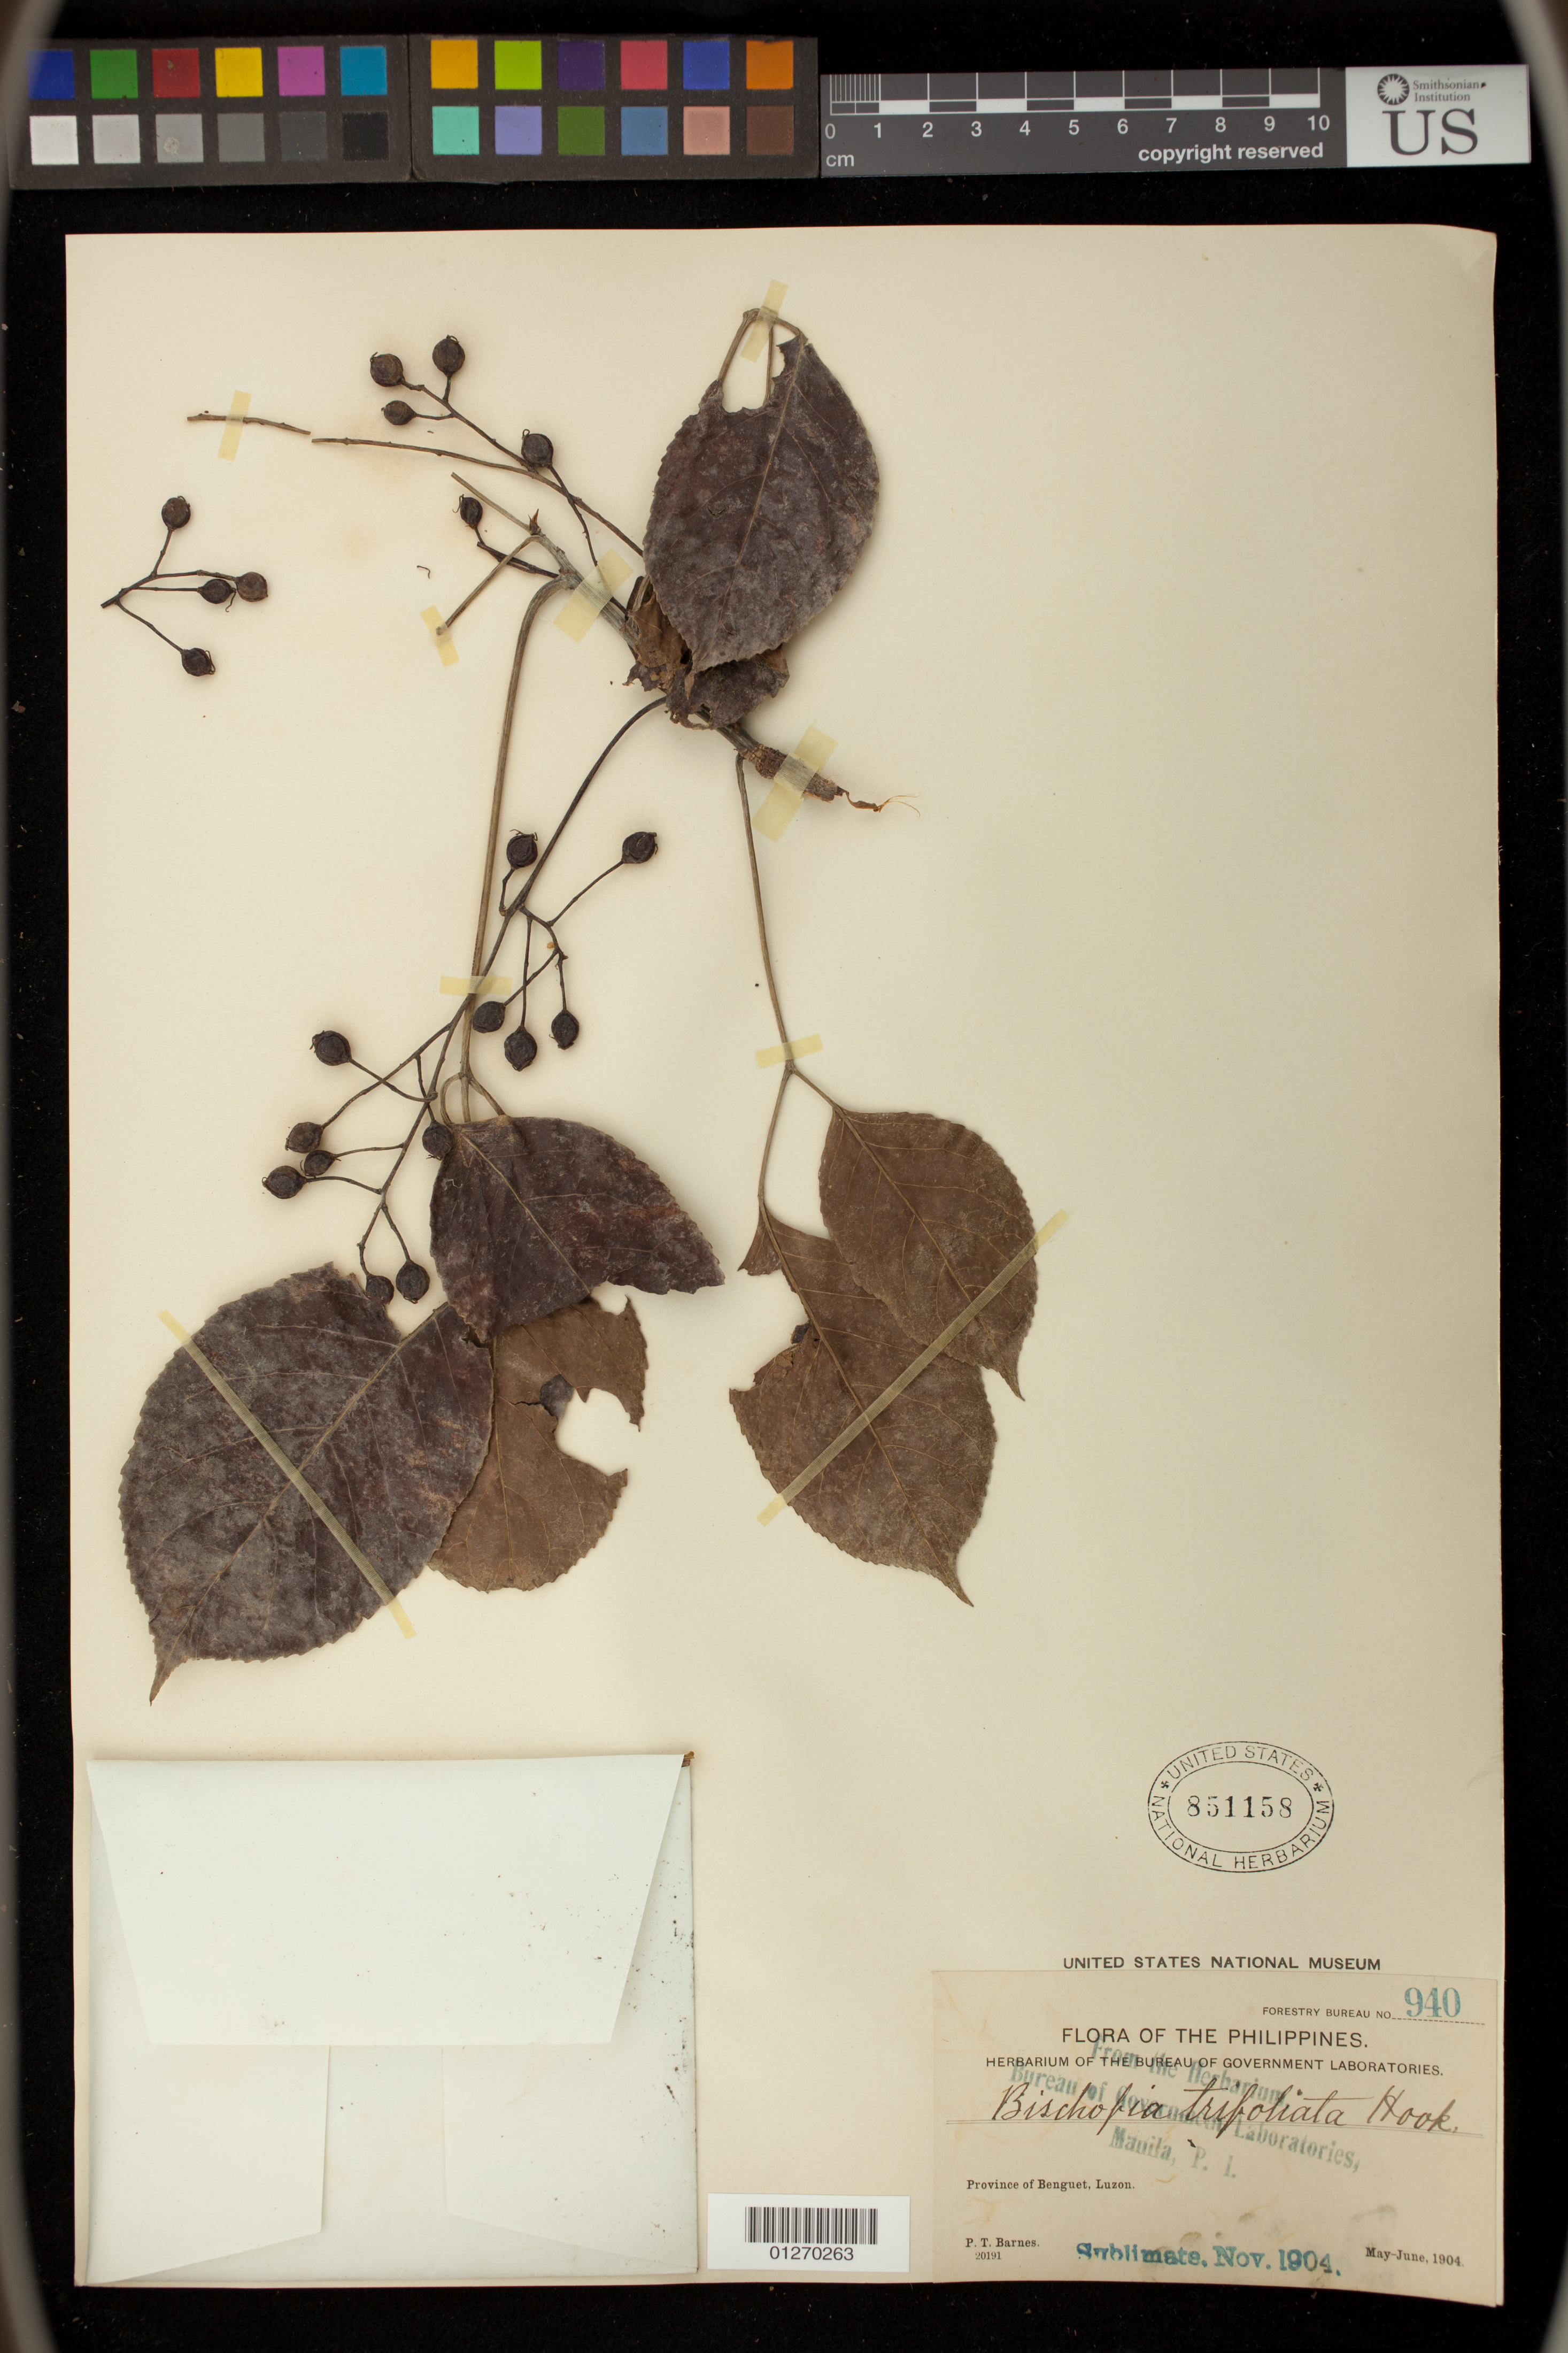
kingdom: Plantae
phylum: Tracheophyta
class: Magnoliopsida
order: Malpighiales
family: Phyllanthaceae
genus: Bischofia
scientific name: Bischofia trifoliata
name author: (Roxb.) Hook.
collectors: P. Barnes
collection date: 1904-05/1904-06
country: Philippines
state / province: Cordillera (Administrative Region)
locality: Province of Benguet, Luzon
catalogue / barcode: US 851158